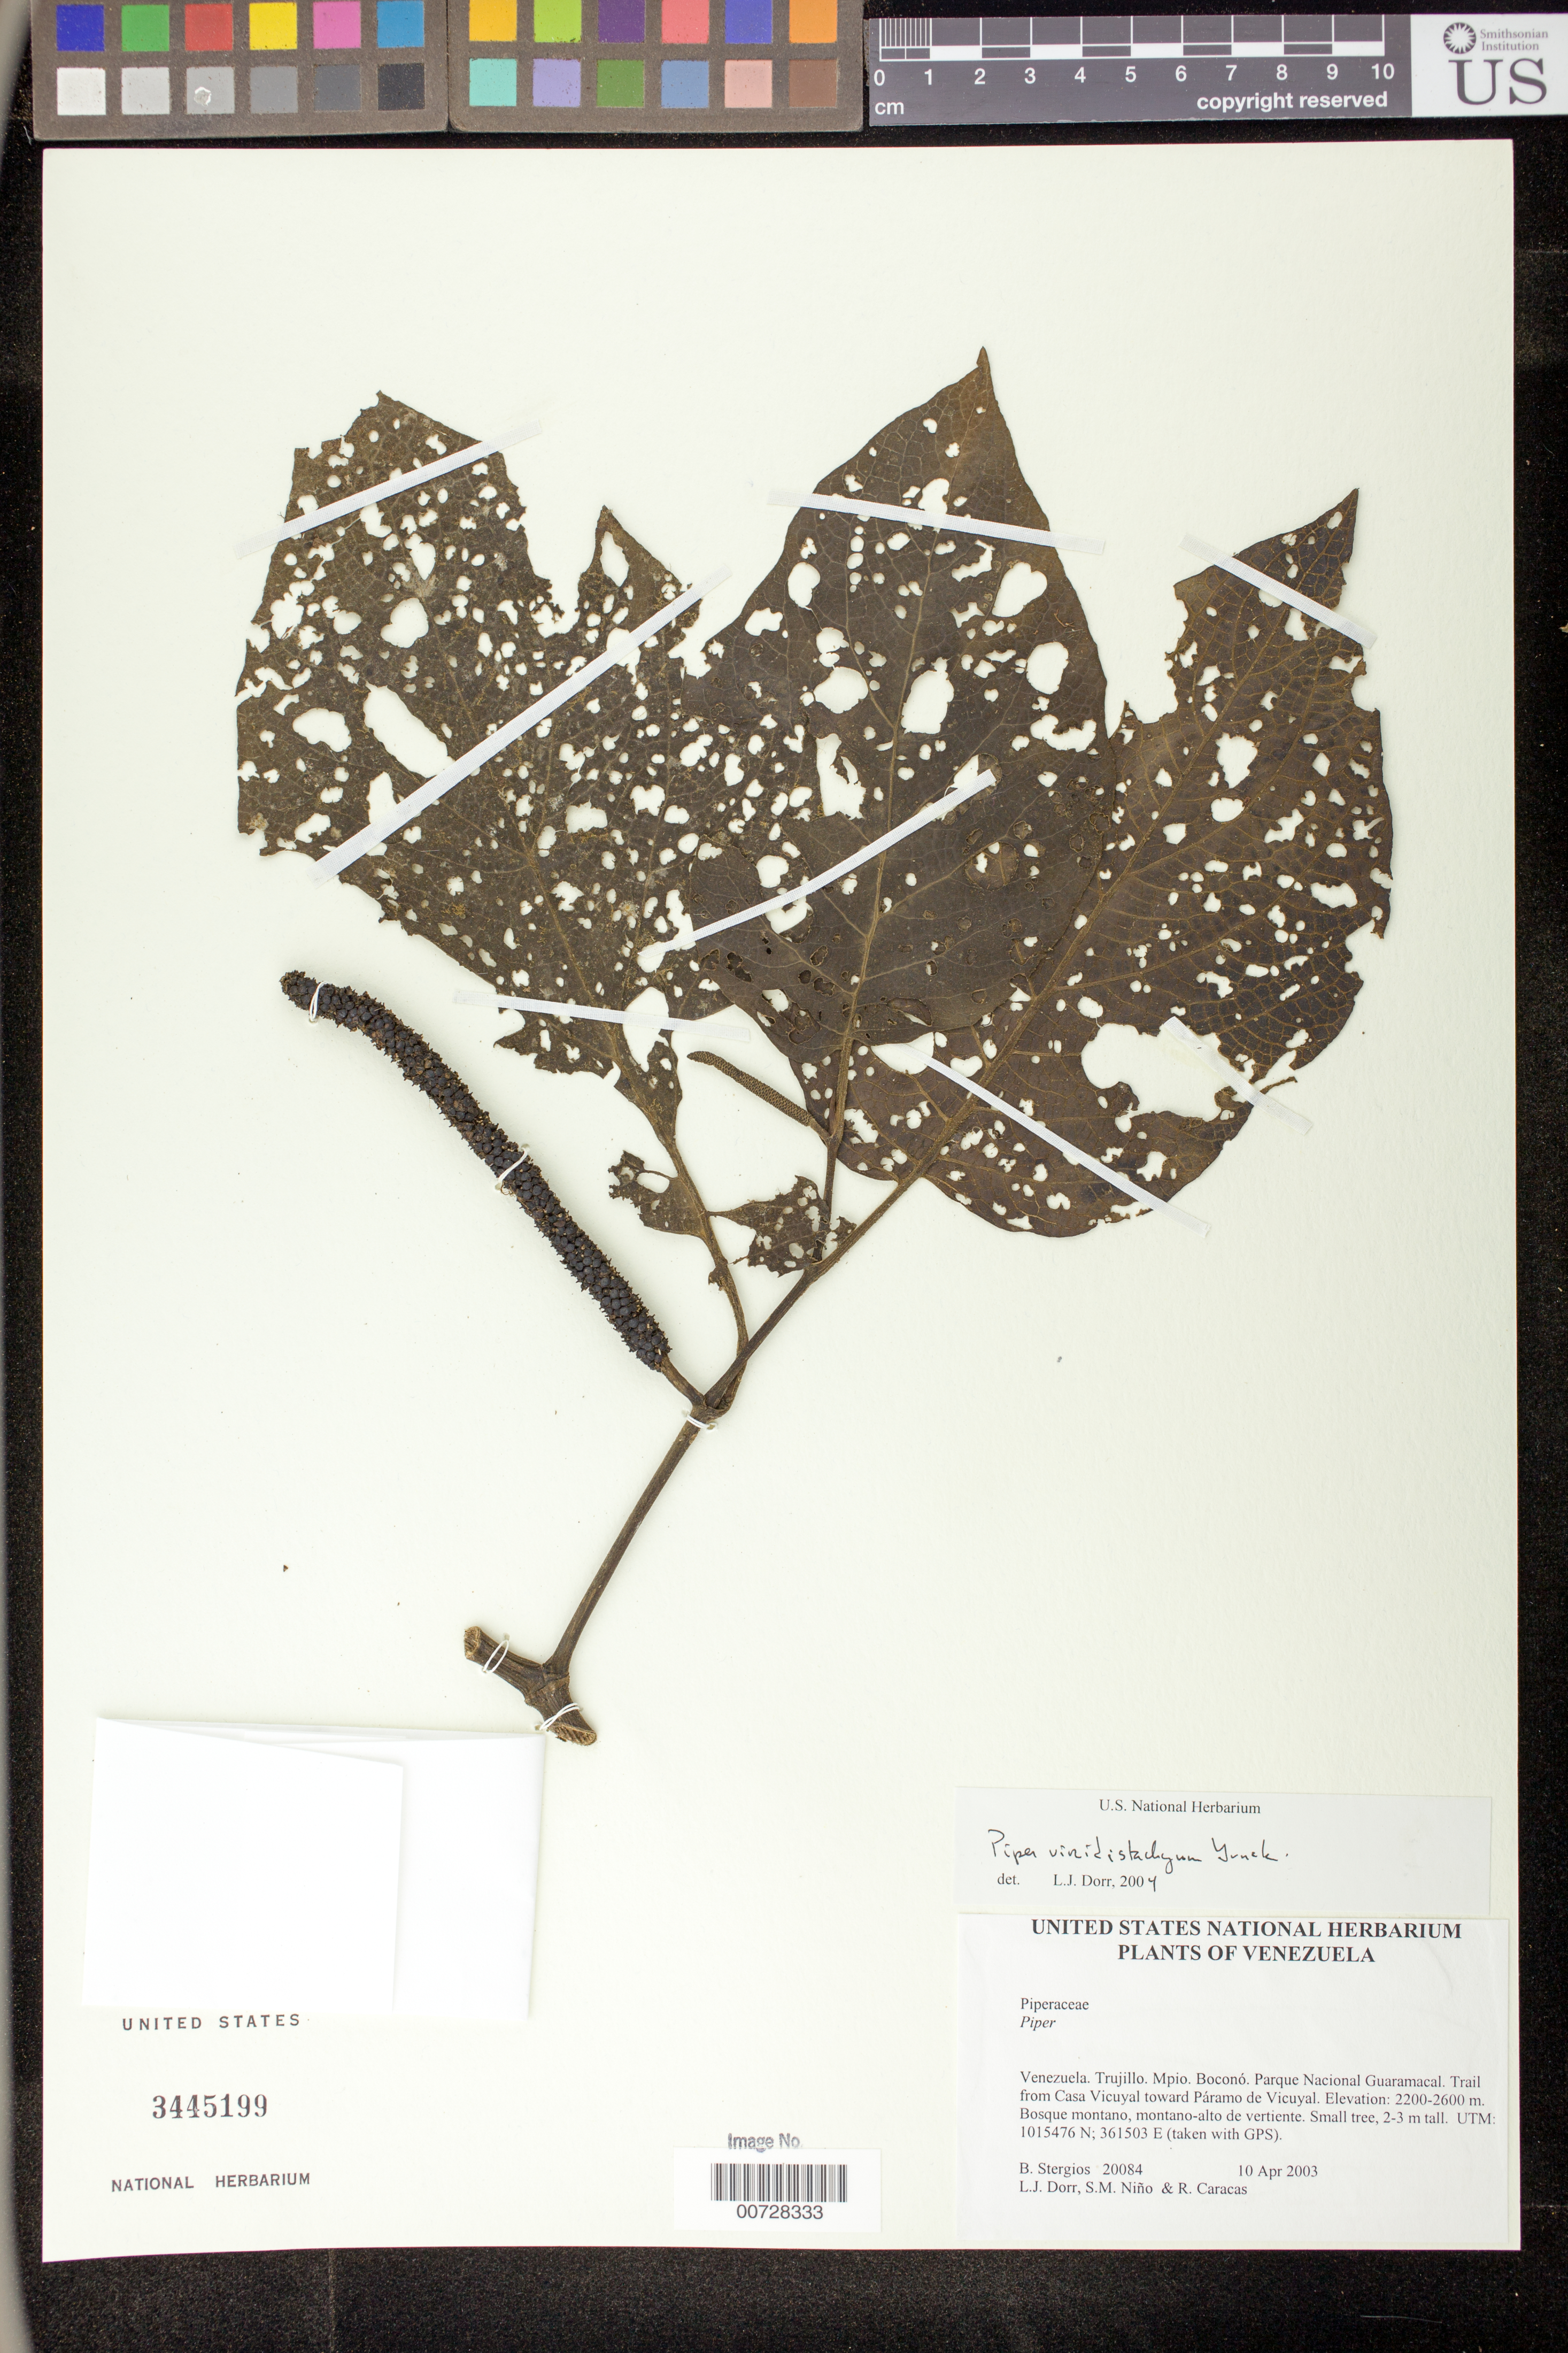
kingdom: Plantae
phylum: Tracheophyta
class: Magnoliopsida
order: Piperales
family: Piperaceae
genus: Piper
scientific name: Piper viridistachyum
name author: Yunck.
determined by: Dorr, L. J., (BOT), Smithsonian Institution - National Museum of Natural History (UNITED STATES)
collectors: B. G. Stergios, L. J. Dorr, S. M. Niño & R. Caracas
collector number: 20084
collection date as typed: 10 Apr 2003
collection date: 2003-04-10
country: Venezuela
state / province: Trujillo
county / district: Boconó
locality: Parque Nacional Guaramacal. Trail from Casa Vicuyal toward Páramo de Vicuyal.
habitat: Bosque montano, montano-alto de vertiente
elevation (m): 2200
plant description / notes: PORT, US, VEN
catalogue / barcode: US 3445199